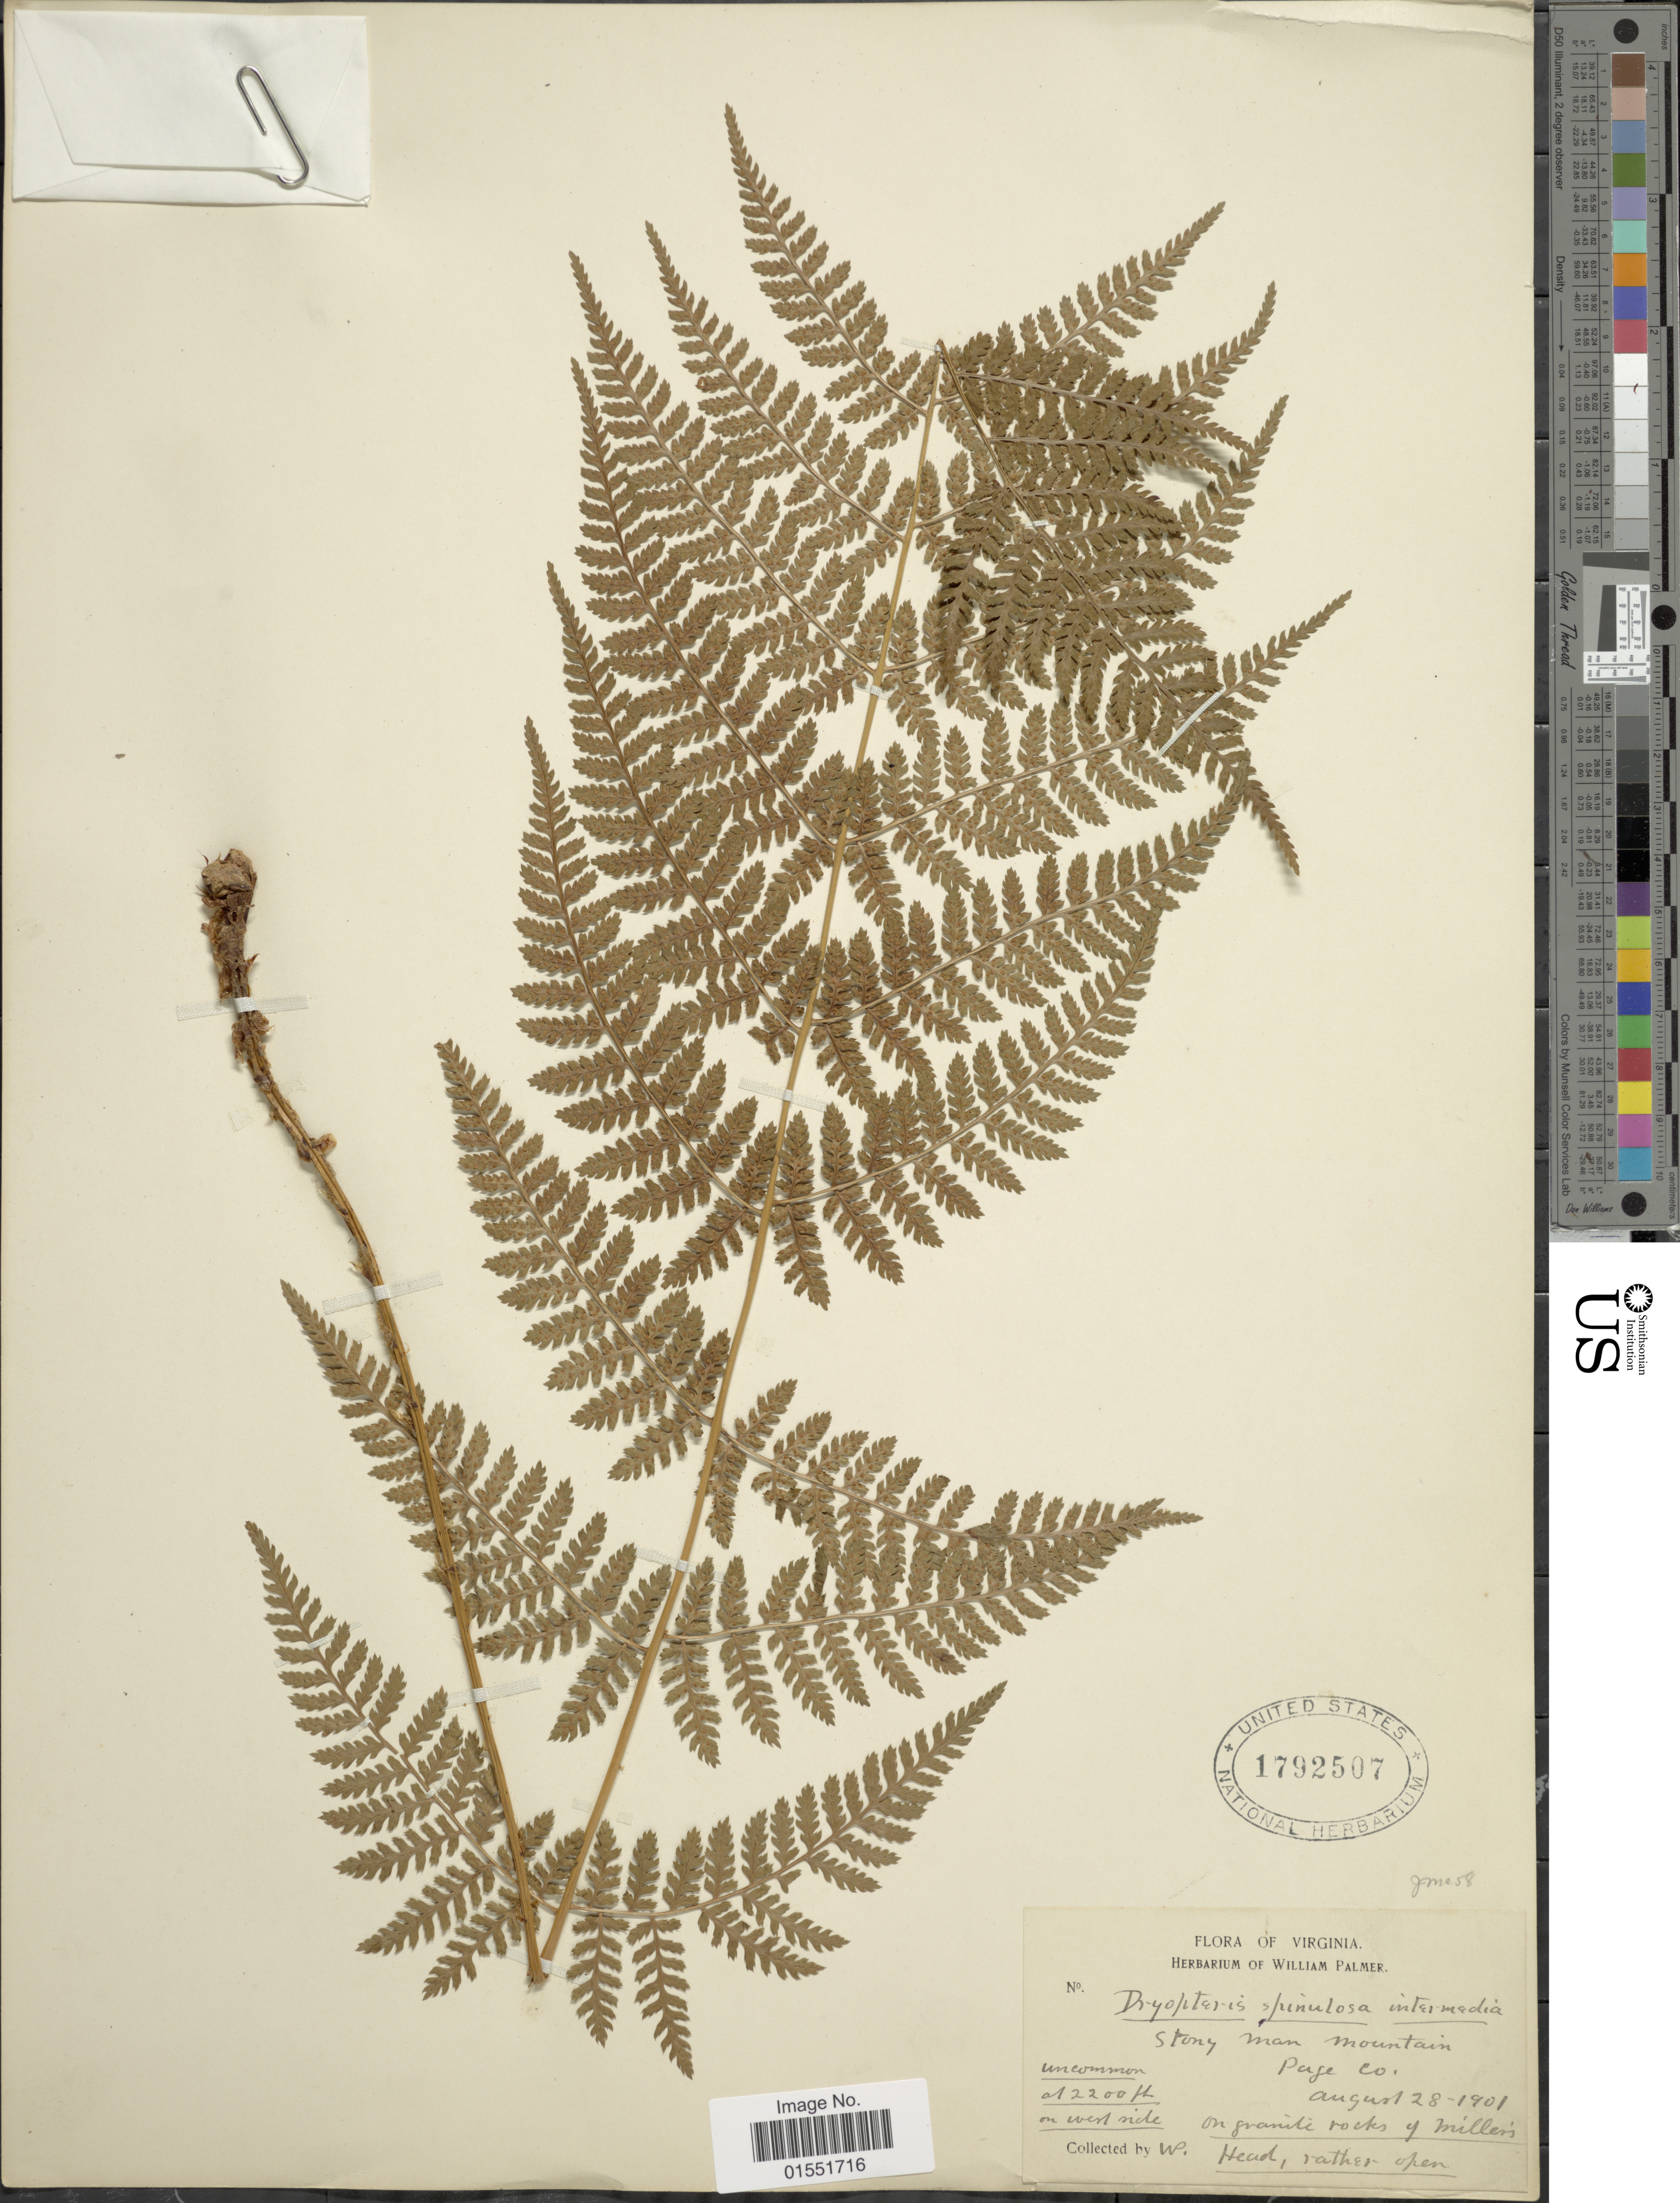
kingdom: Plantae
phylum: Tracheophyta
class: Polypodiopsida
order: Polypodiales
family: Dryopteridaceae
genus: Dryopteris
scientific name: Dryopteris intermedia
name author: (Muhl.) A. Gray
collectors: W. Palmer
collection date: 1901-08-28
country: United States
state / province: Virginia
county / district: Page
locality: Stony Man Mountain, Page Co. on granite rocks of Miller's Head, rather open. On west side.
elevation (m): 671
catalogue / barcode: US 1792507